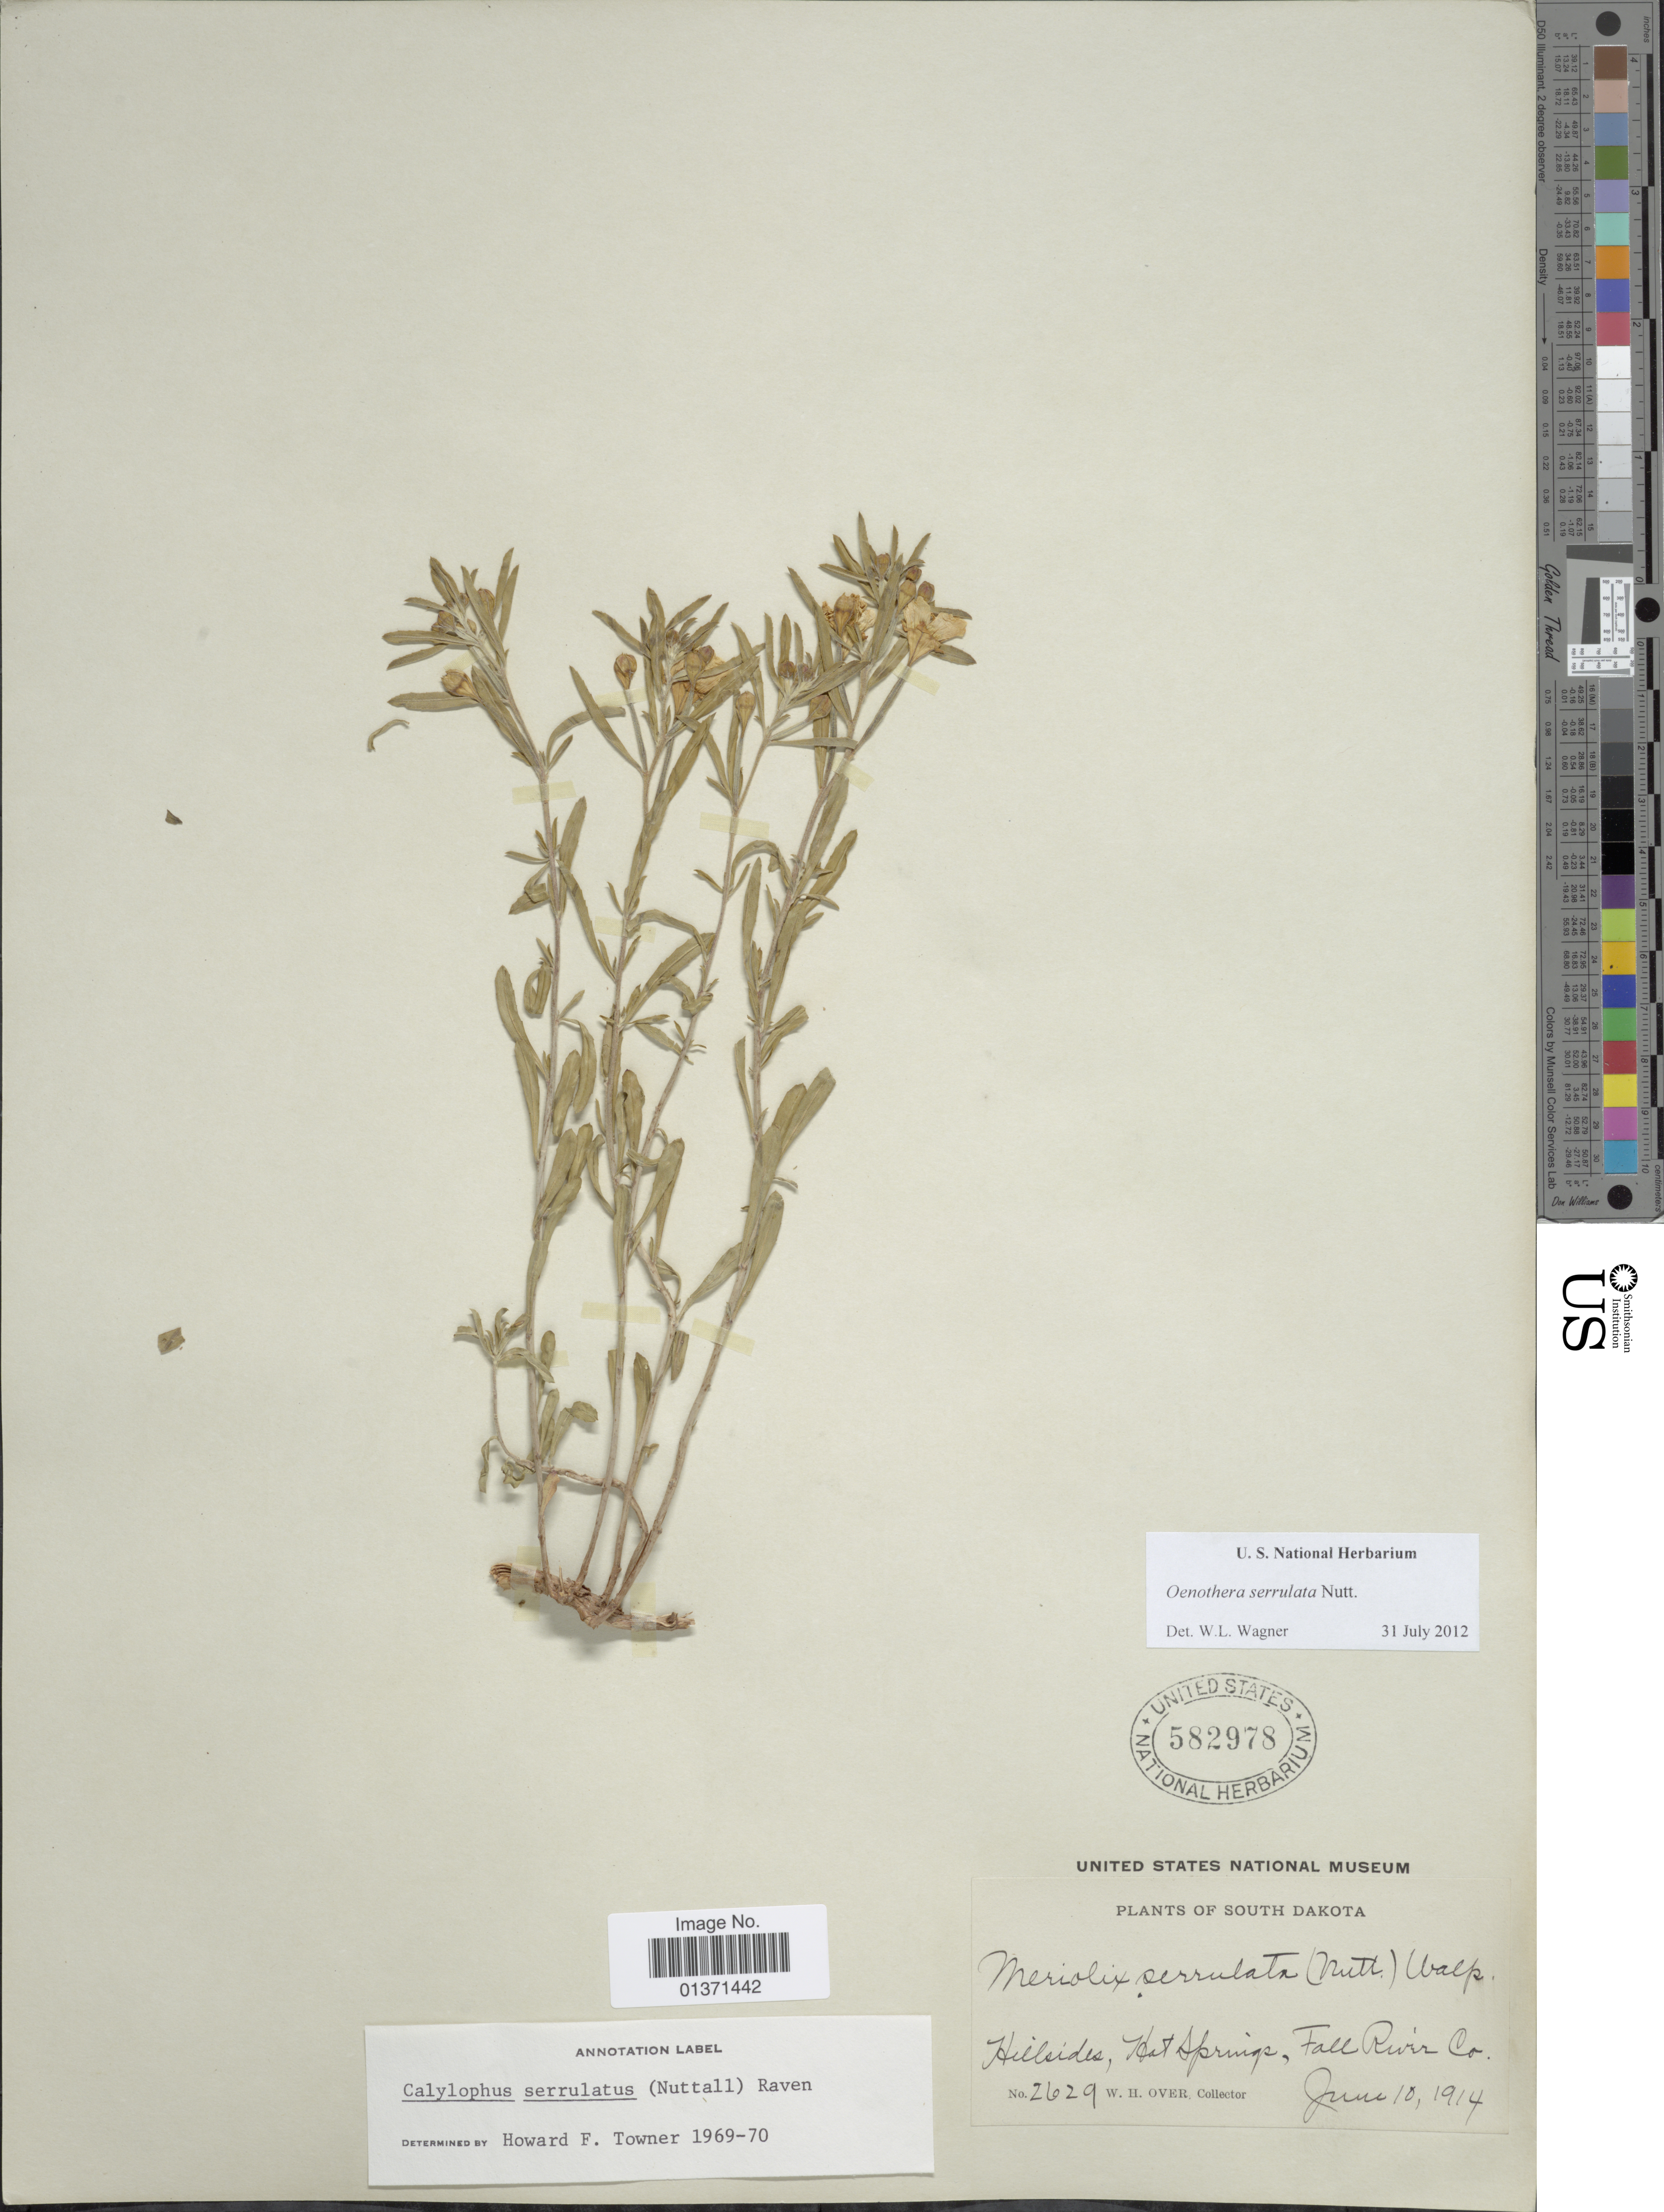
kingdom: Plantae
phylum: Tracheophyta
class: Magnoliopsida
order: Myrtales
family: Onagraceae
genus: Oenothera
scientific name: Oenothera serrulata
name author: Nutt.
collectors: W. Over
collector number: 2629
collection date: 1914-06-10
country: United States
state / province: South Dakota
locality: Hillside, Hot Springs, Fall River Co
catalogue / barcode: US 582978